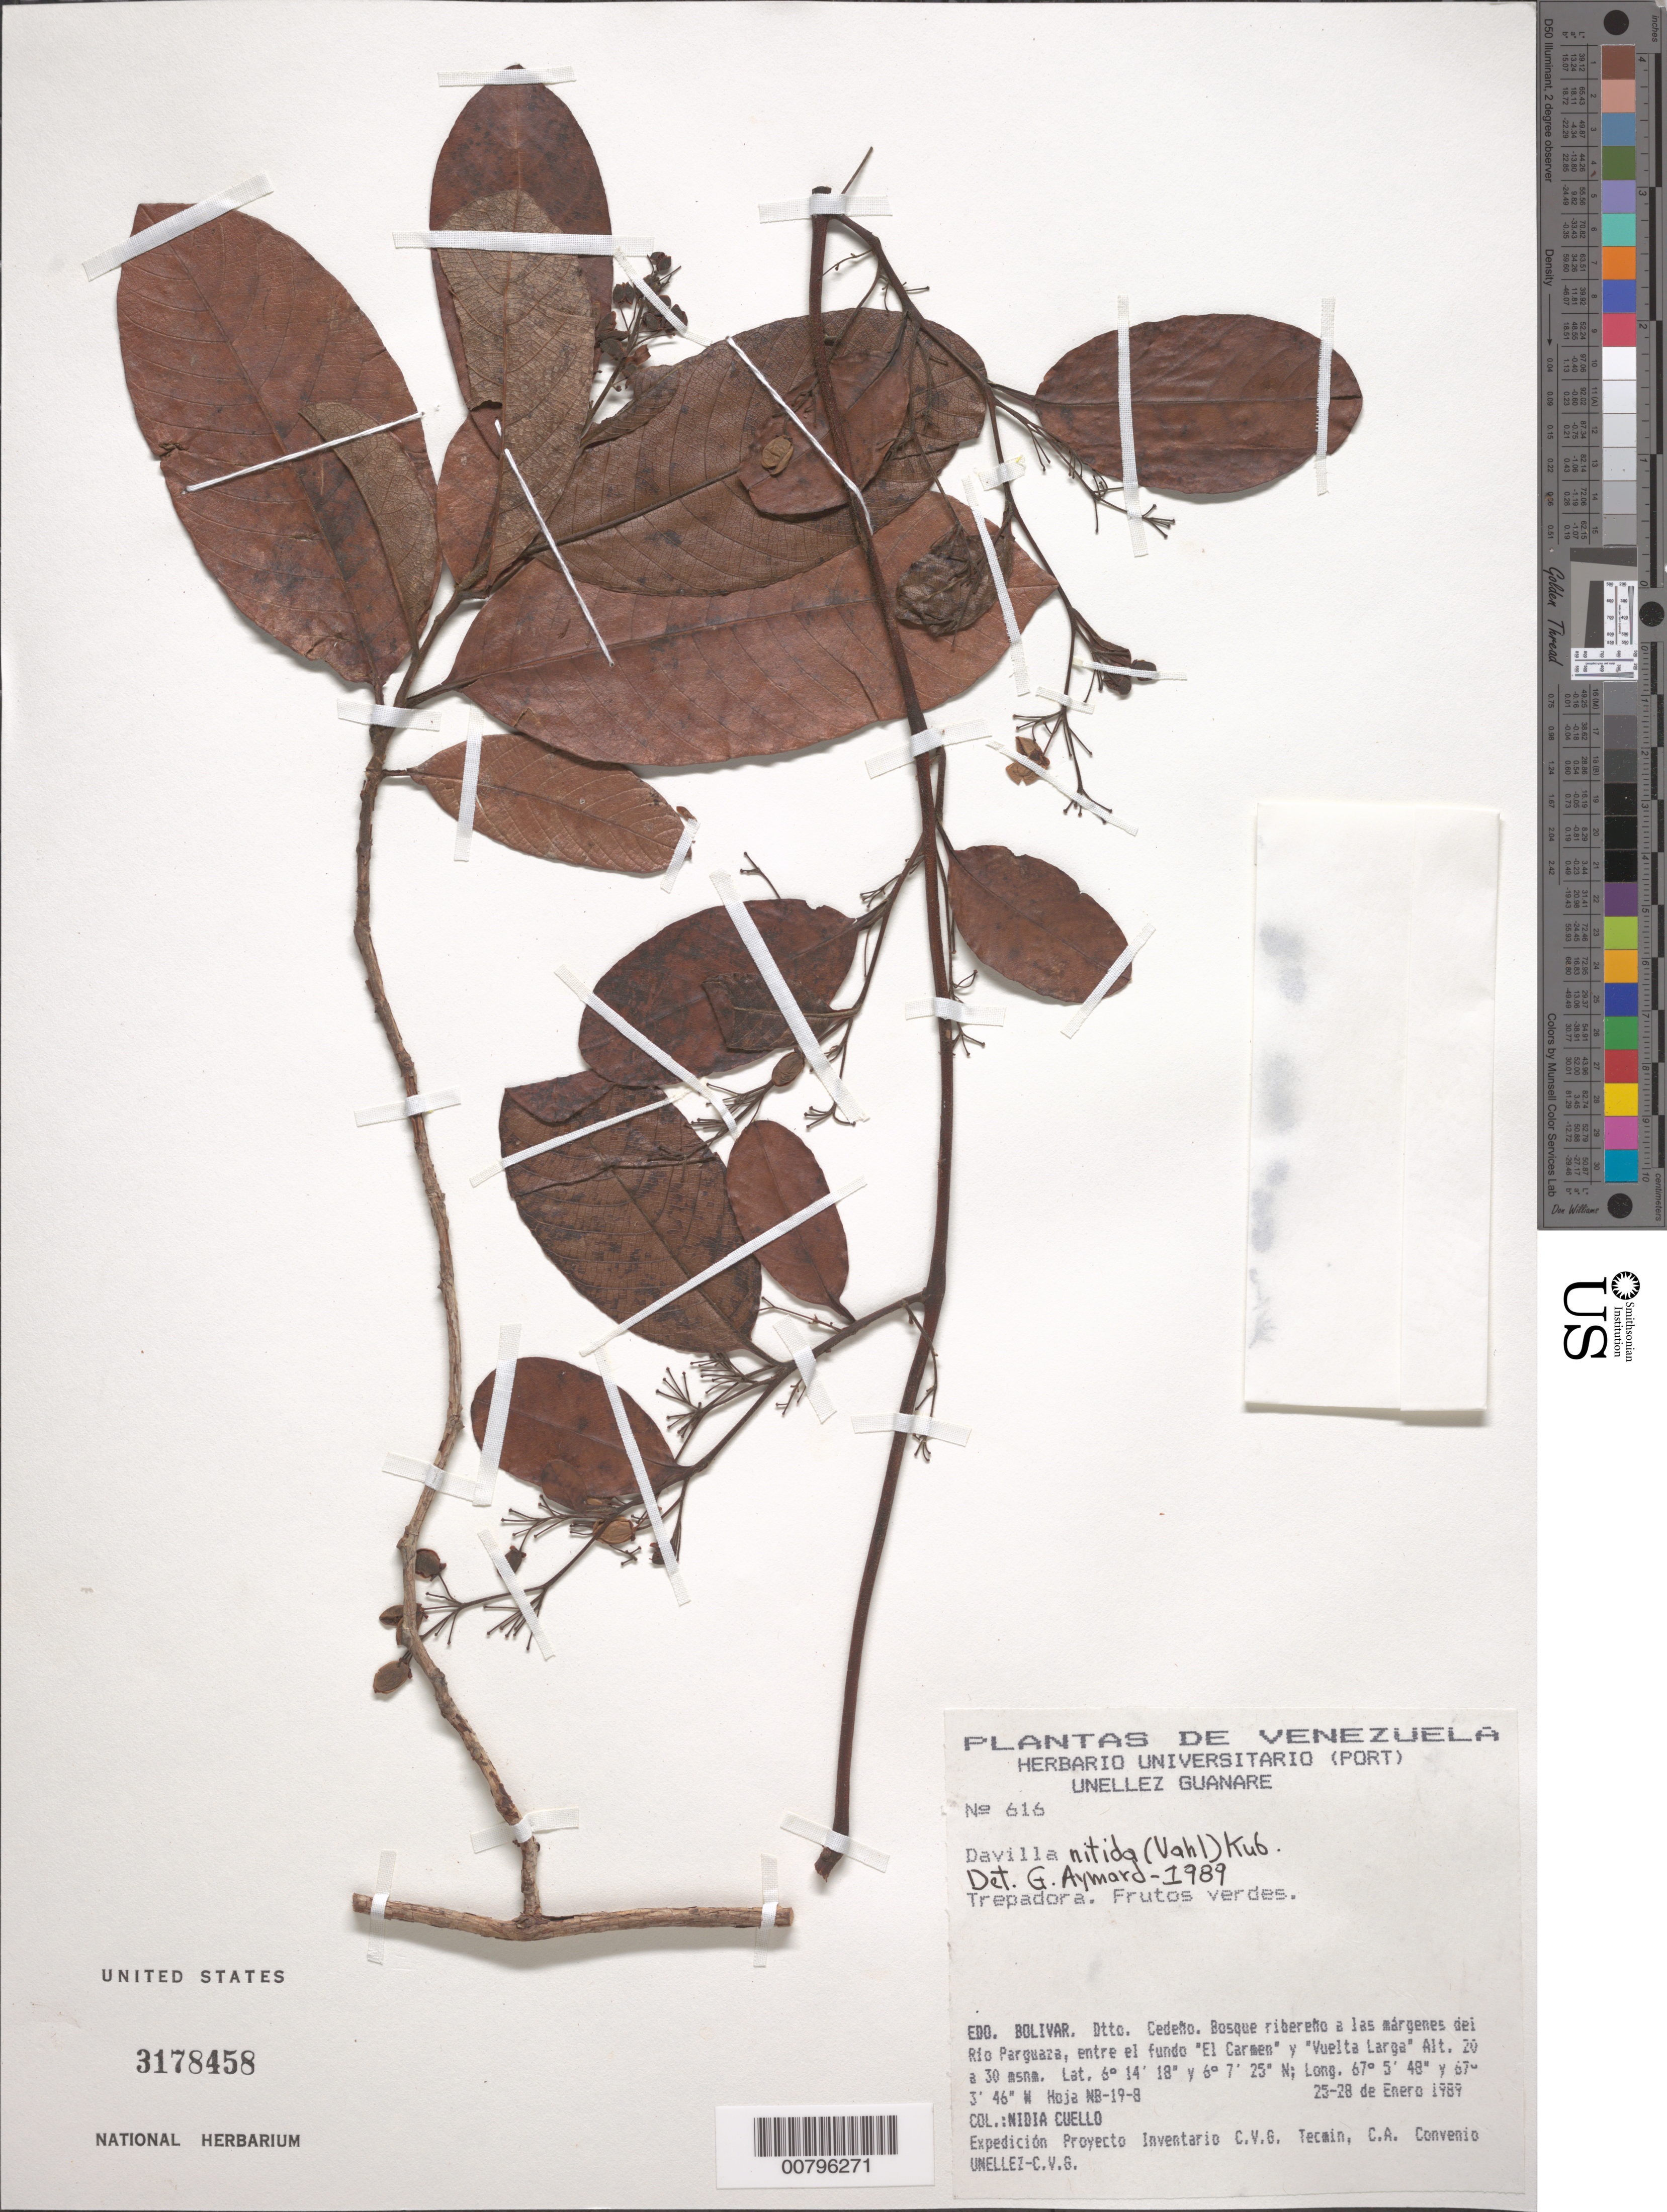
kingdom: Plantae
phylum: Tracheophyta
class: Magnoliopsida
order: Dilleniales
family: Dilleniaceae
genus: Davilla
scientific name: Davilla nitida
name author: (Vahl) Kubitzki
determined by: Aymard C., G. A., (PORT), Univ. Nac. Exp. de los Llanos Ezequiel Zamora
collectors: N. L. Cuello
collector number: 616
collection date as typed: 25-Jan-89 to 28-Jan-89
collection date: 1989-01-25/1989-01-28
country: Venezuela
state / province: Bolívar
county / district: Cedeño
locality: Rio Parguaza, entre el fundo 'El Carmen' y 'Vuelta Larga'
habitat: Bosque ribereno a las margens del rio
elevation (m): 20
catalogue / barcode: US 3178458